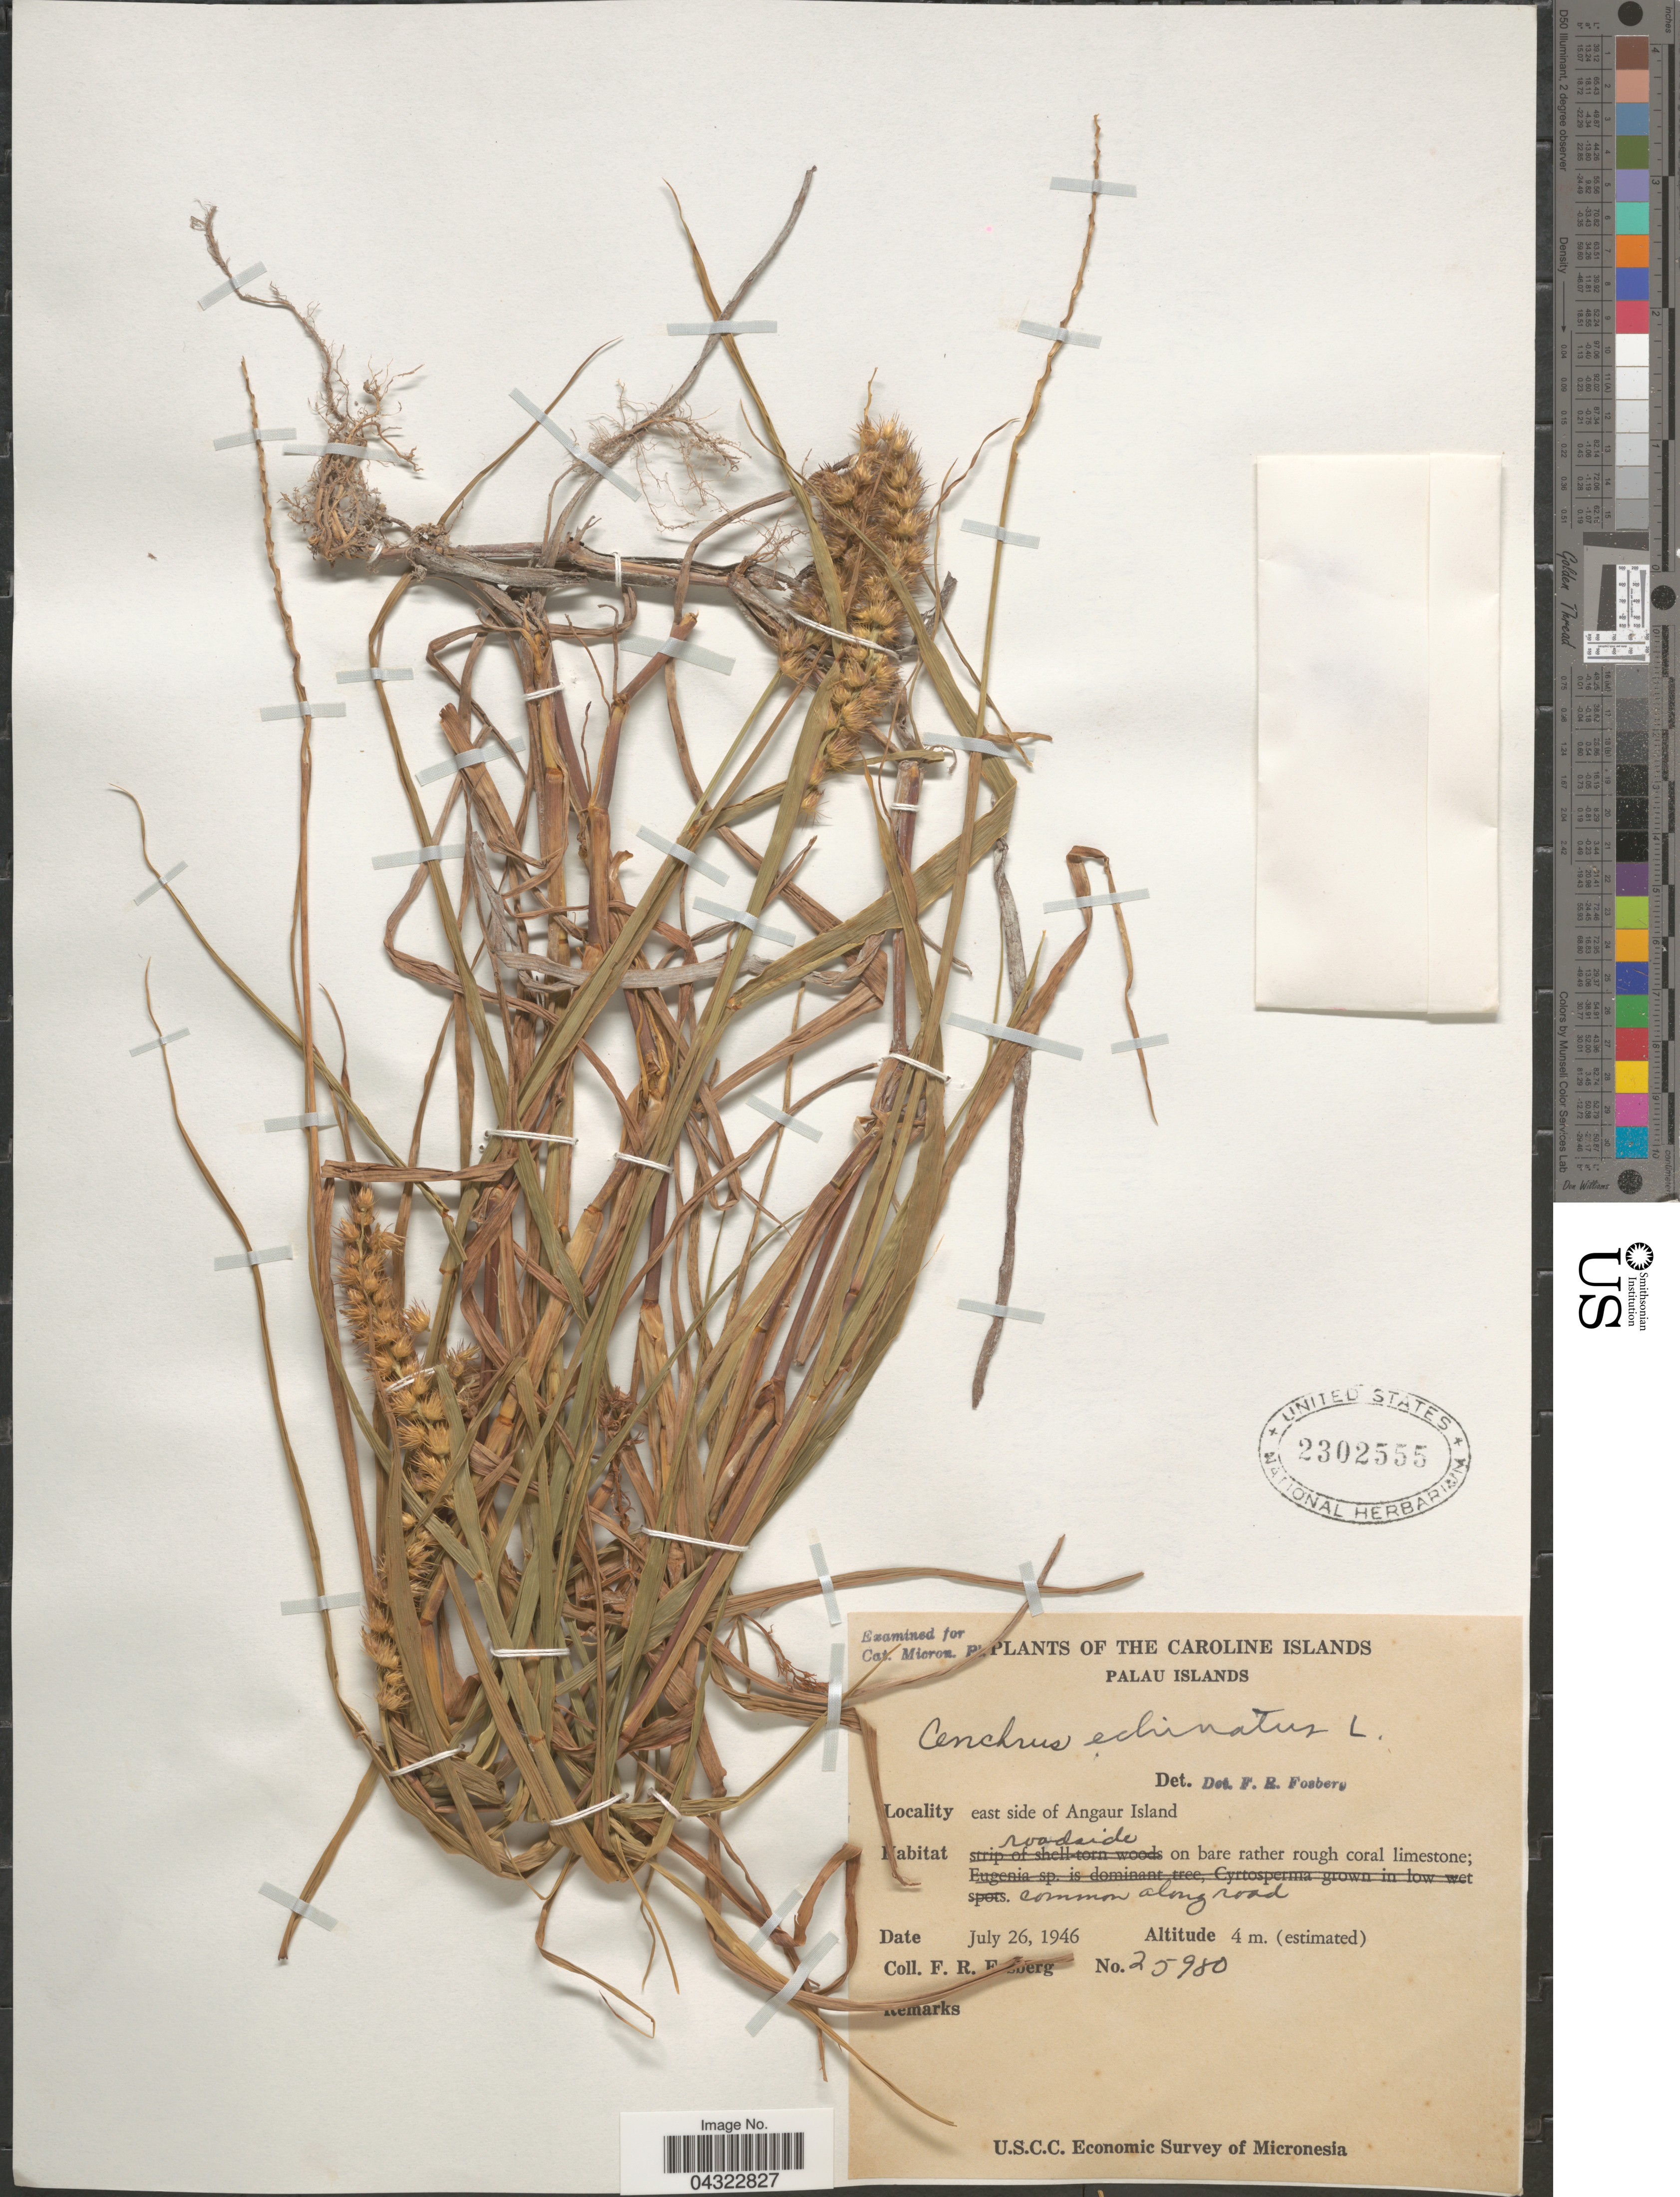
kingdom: Plantae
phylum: Tracheophyta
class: Liliopsida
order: Poales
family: Poaceae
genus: Cenchrus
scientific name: Cenchrus echinatus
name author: L.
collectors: F. R. Fosberg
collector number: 25980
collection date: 1946-07-26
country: Palau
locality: The Caroline Islands. Palau Islands. East side of Angaur Island. U.S.C.C. Economic Survey of Micronesia.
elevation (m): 4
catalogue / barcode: US 2302555